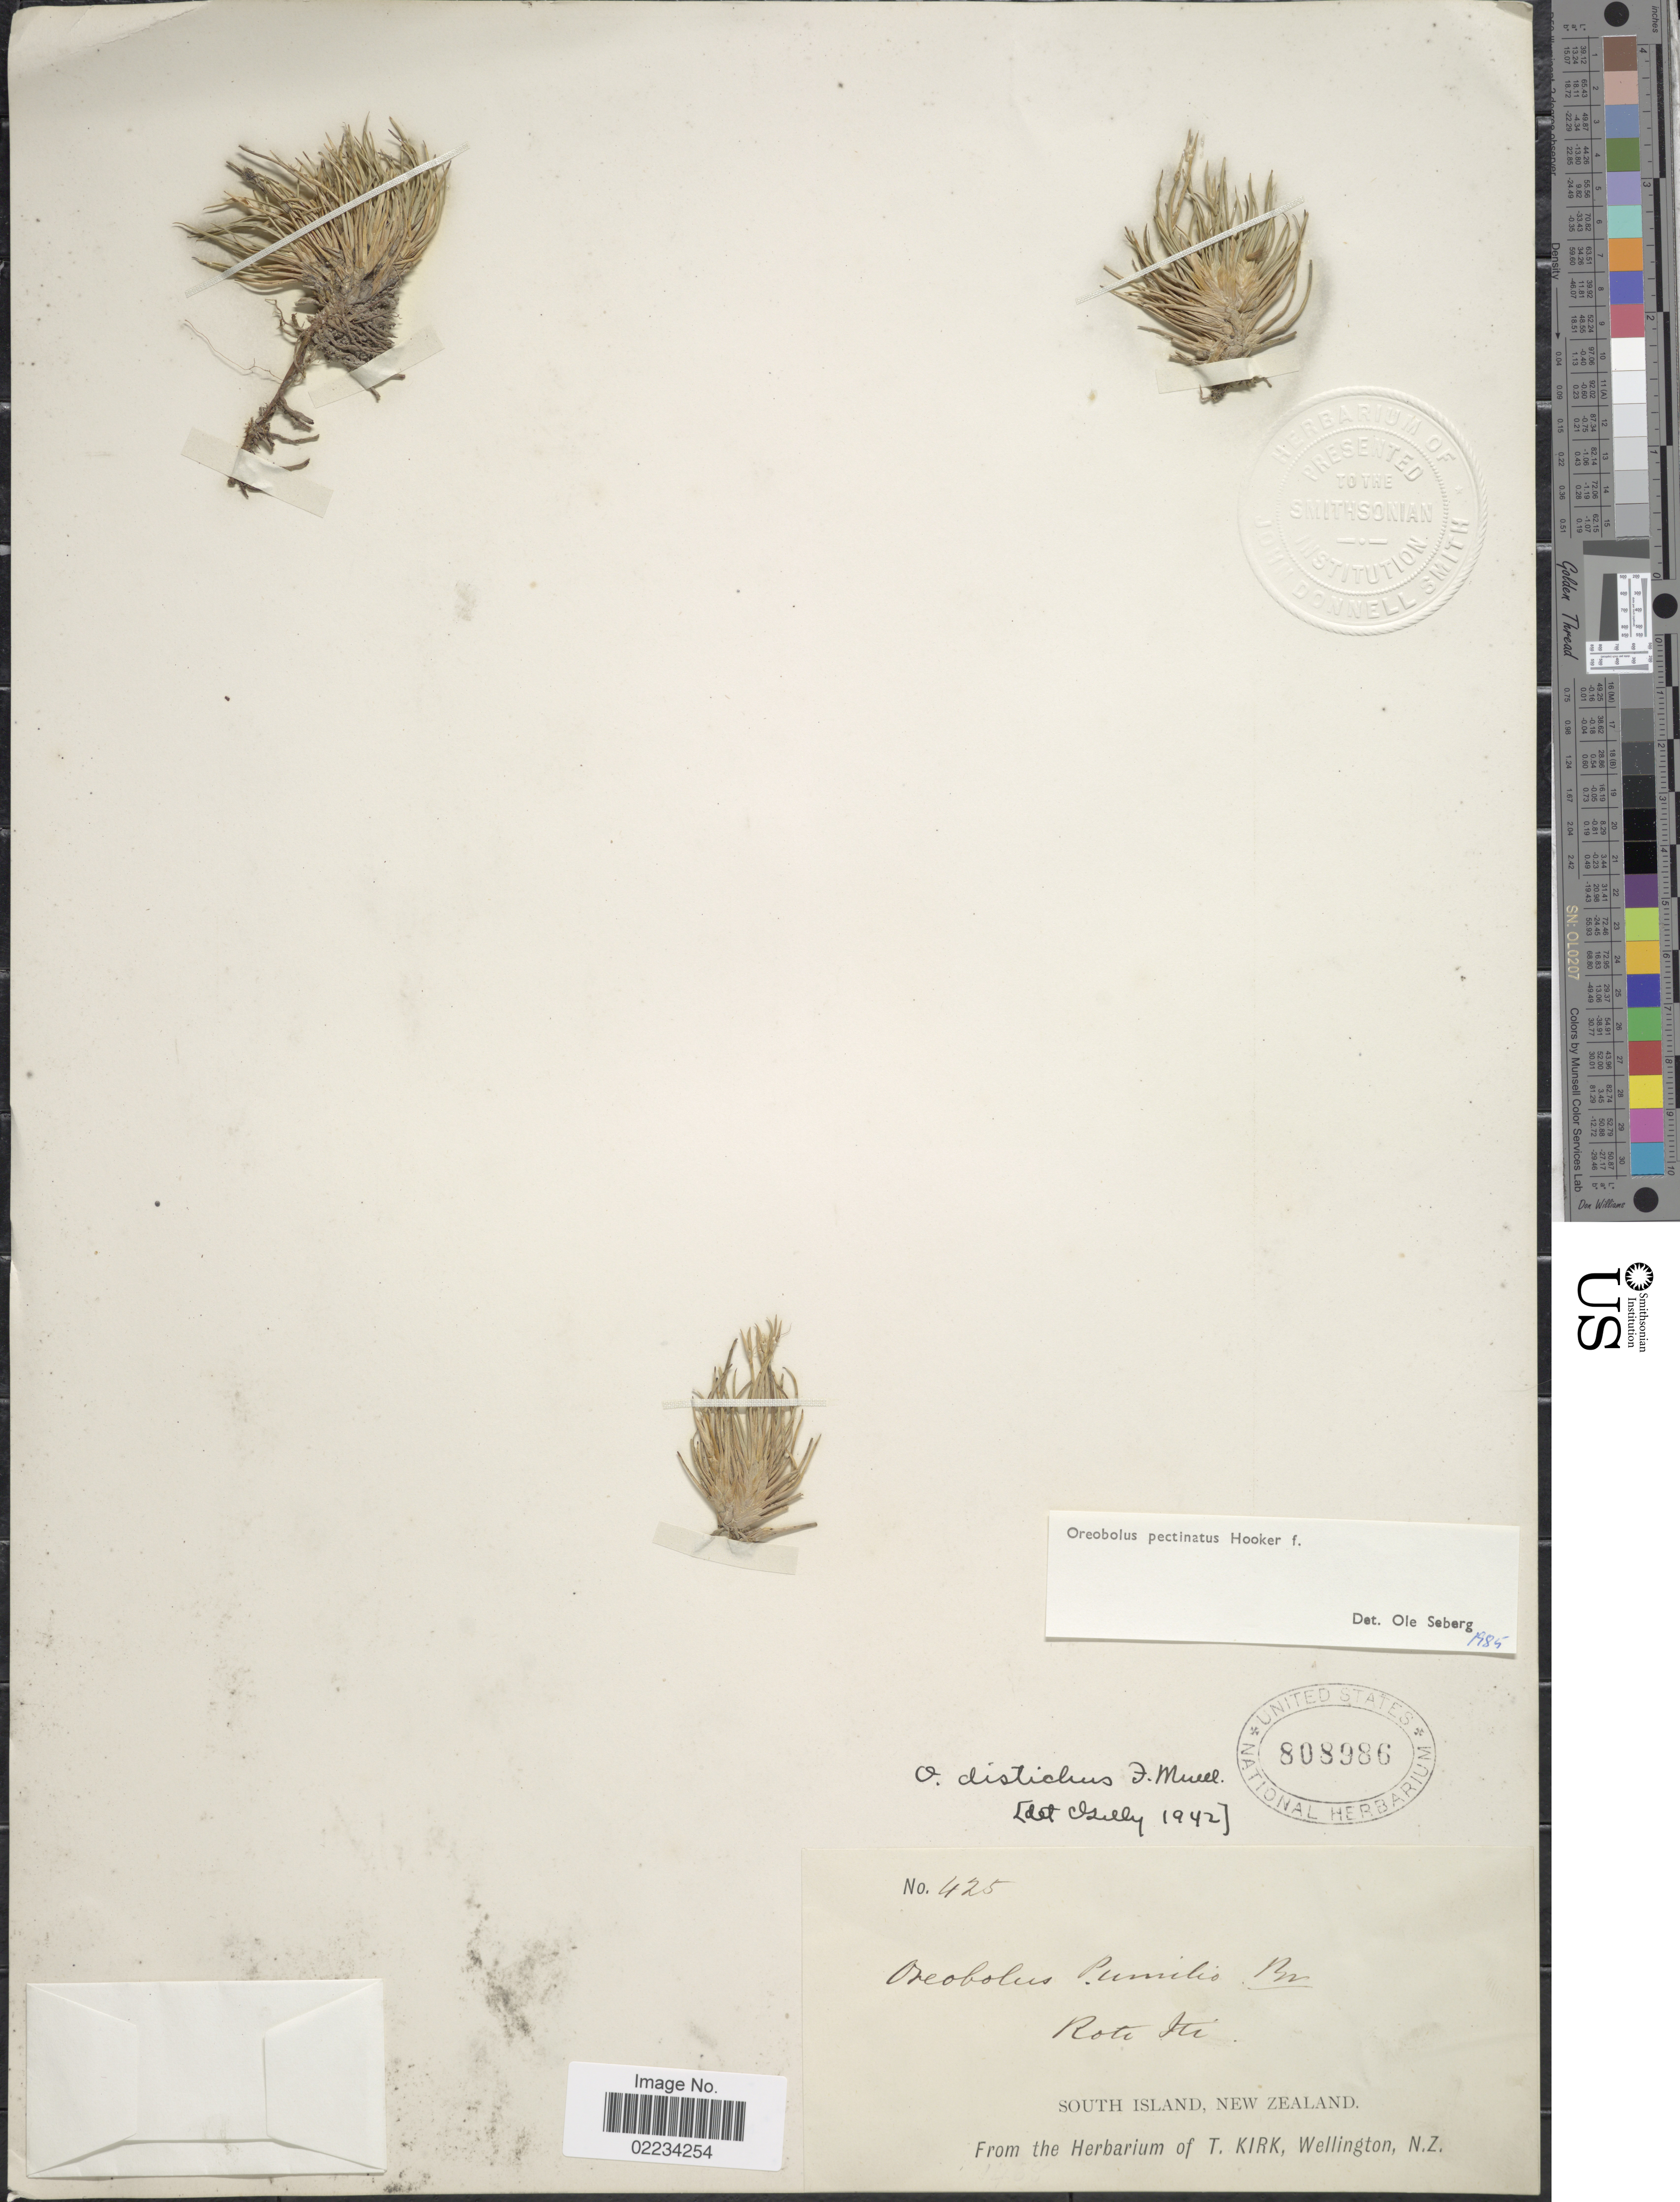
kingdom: Plantae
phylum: Tracheophyta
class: Liliopsida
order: Poales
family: Cyperaceae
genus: Oreobolus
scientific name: Oreobolus pectinatus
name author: Hook. f.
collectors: ex herb. T. Kirk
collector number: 425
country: New Zealand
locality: Orti Iti, South Island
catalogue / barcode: US 808986